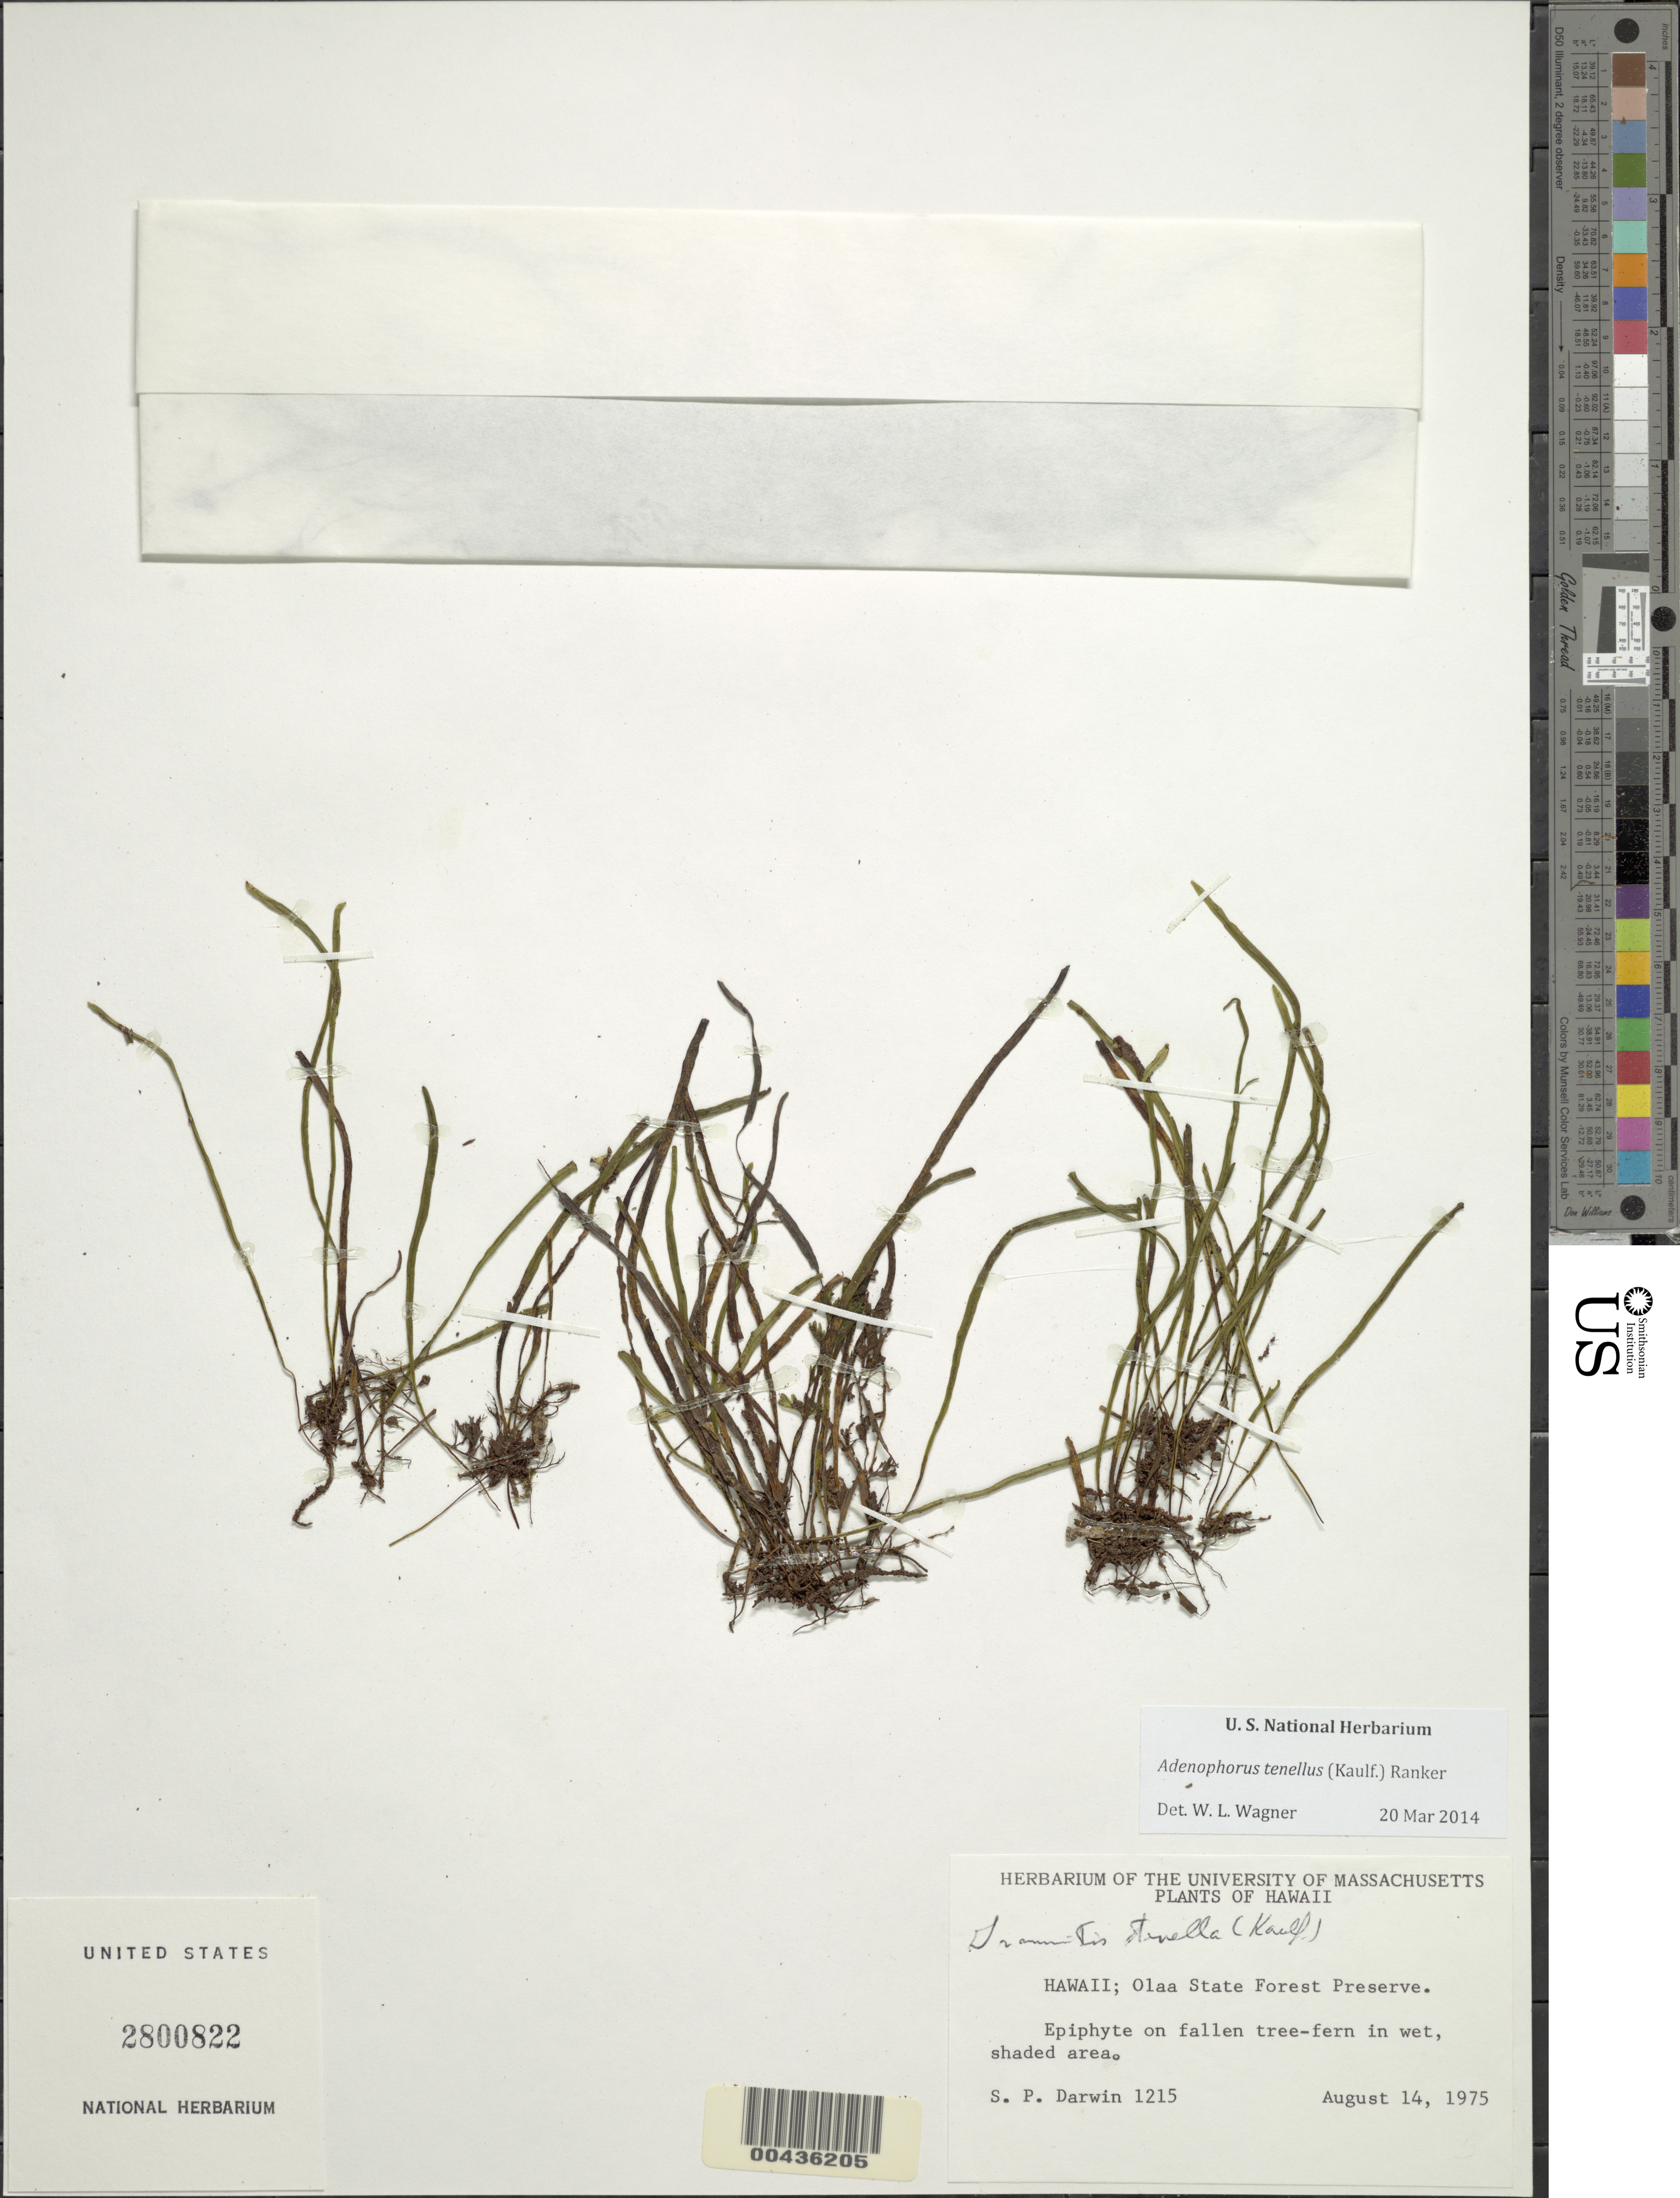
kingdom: Plantae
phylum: Tracheophyta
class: Polypodiopsida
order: Polypodiales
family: Polypodiaceae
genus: Adenophorus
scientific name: Adenophorus tenellus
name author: (Kaulf.) Ranker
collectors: S. P. Darwin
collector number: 1215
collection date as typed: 14 Aug 1975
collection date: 1975-08-14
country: United States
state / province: Hawaii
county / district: Hawaii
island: Hawaii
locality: Olaa State Forest Preserve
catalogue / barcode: US 2800822